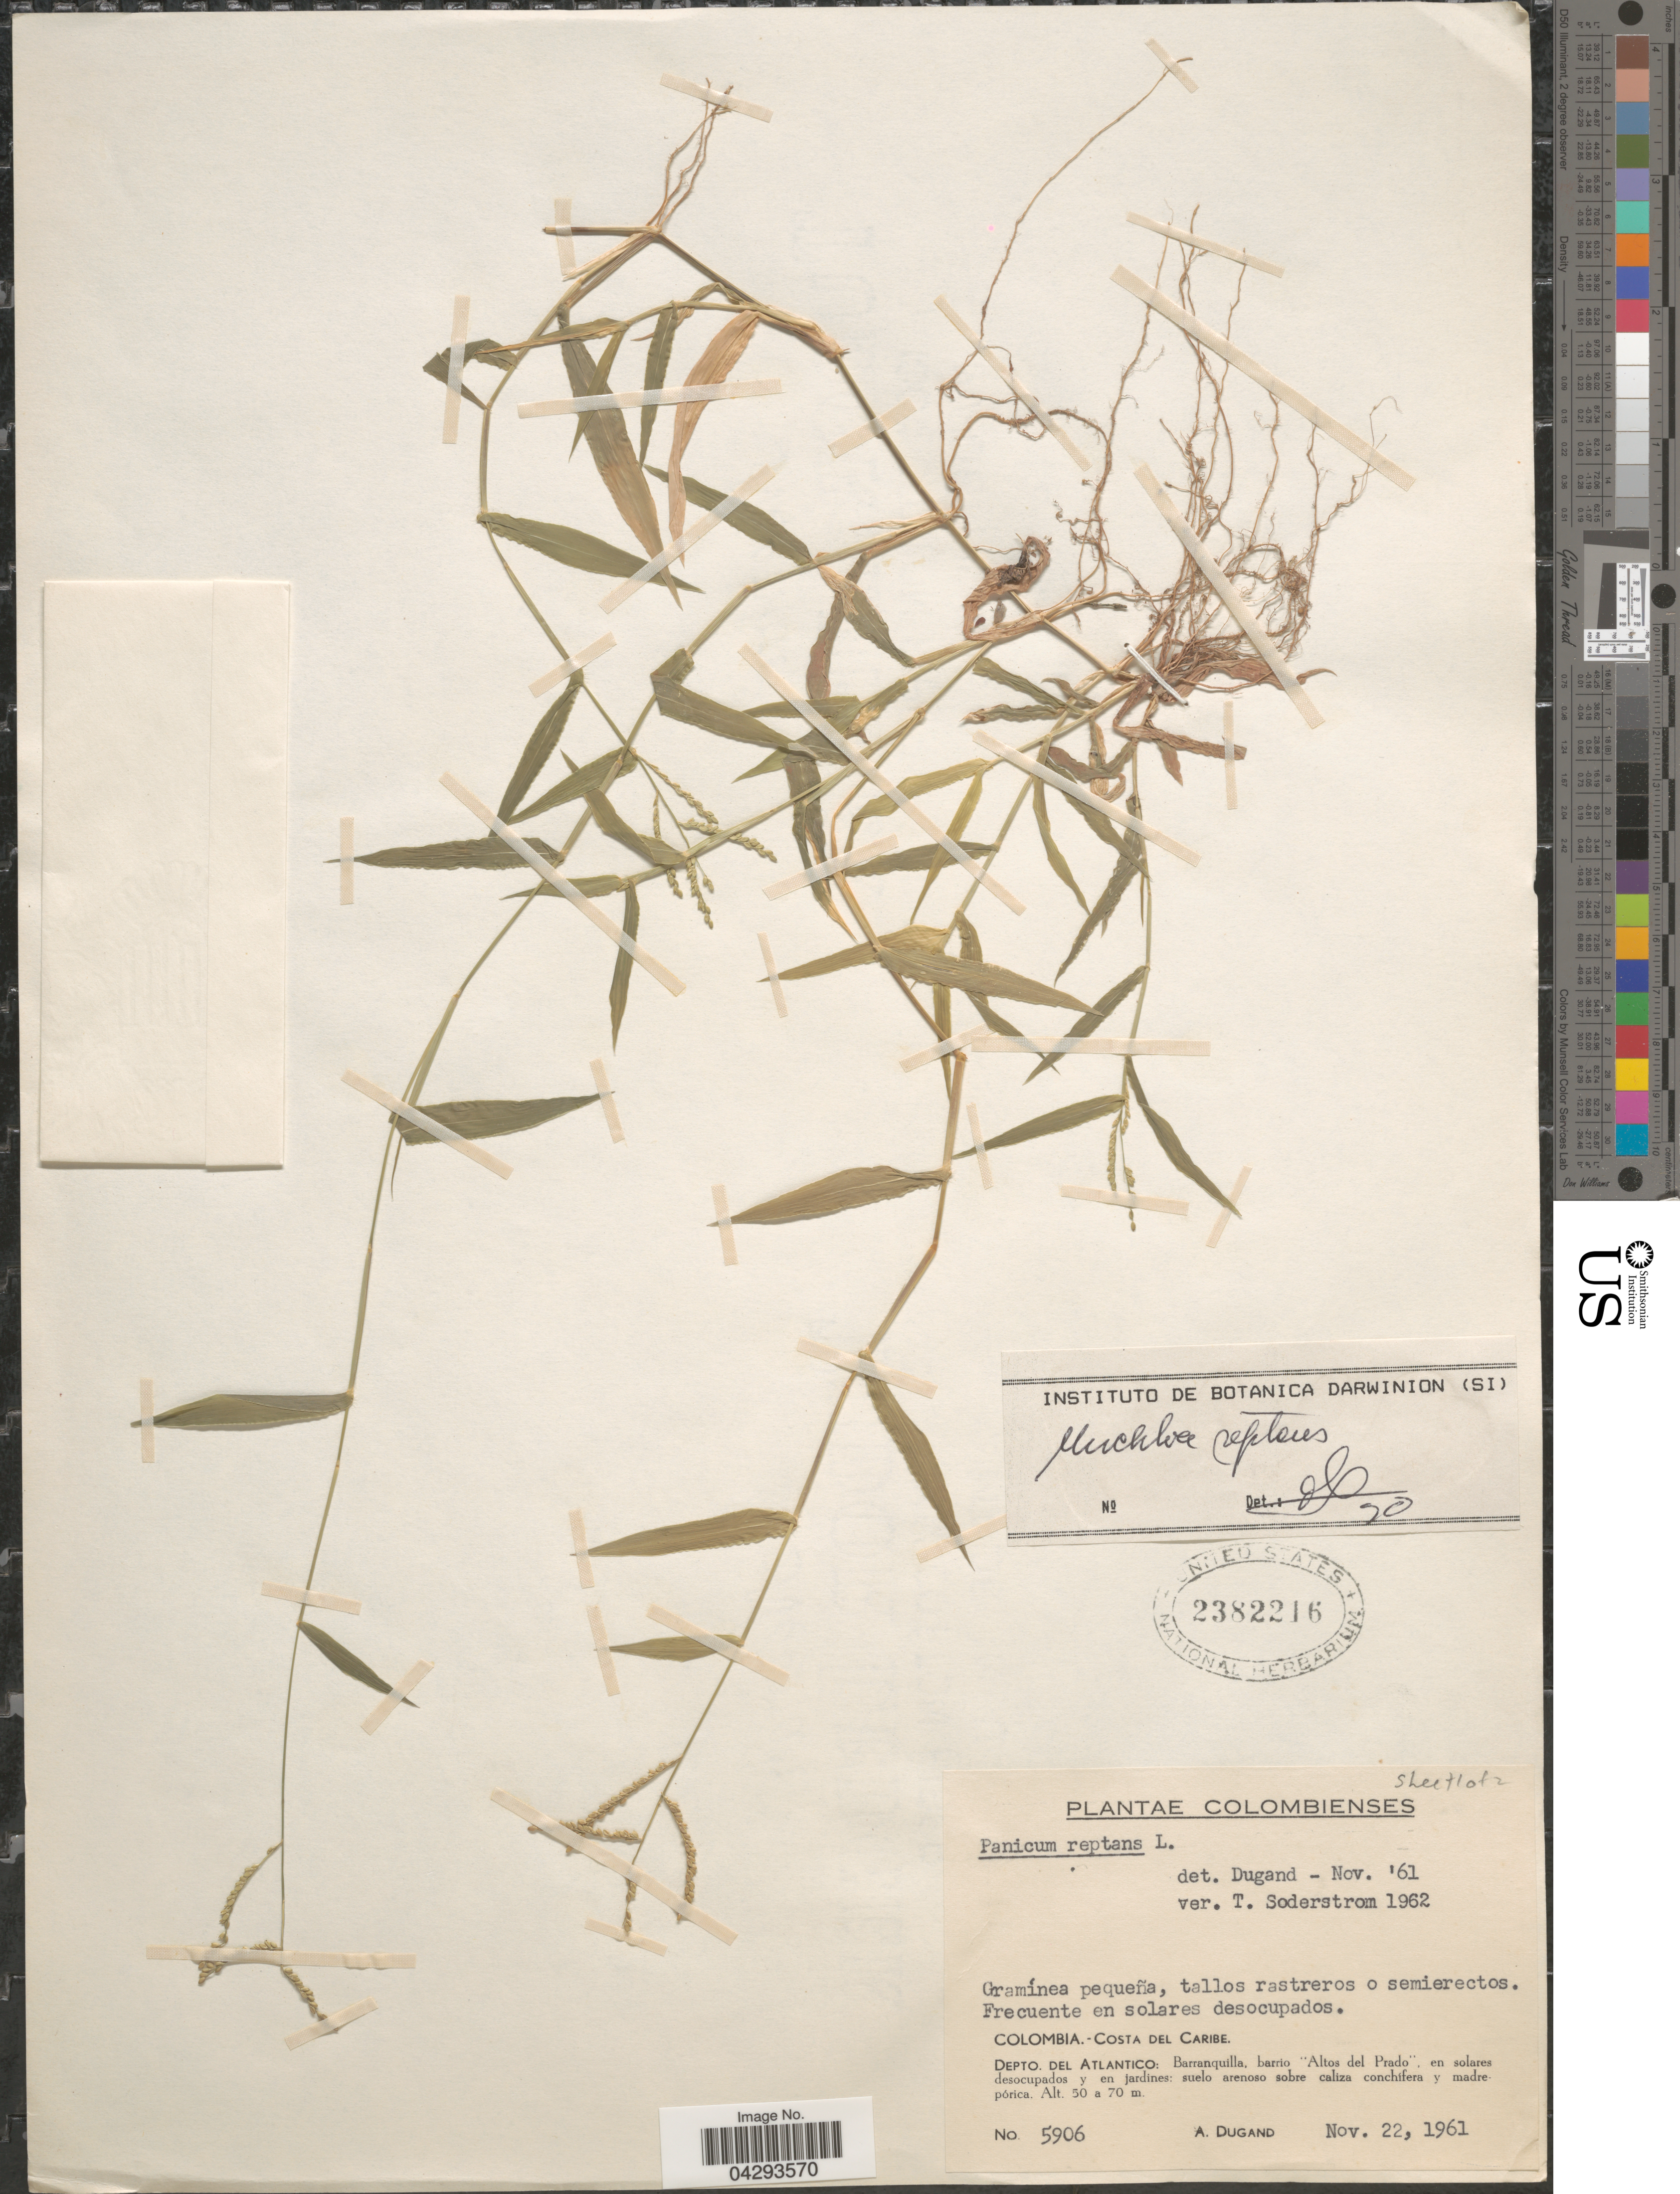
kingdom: Plantae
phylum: Tracheophyta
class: Liliopsida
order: Poales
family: Poaceae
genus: Urochloa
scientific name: Urochloa reptans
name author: (L.) Stapf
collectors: A. Dugand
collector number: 5906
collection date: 1961-11-22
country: Colombia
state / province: Atlántico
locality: Costa del Caribe. Depto. del Atlantico: Barranquilla, barrio "Altos del Prado", en solares desocupados y en jardines: suelo arenoso sobre caliza conchifera y madre pórica.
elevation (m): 50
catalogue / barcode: US 2382216